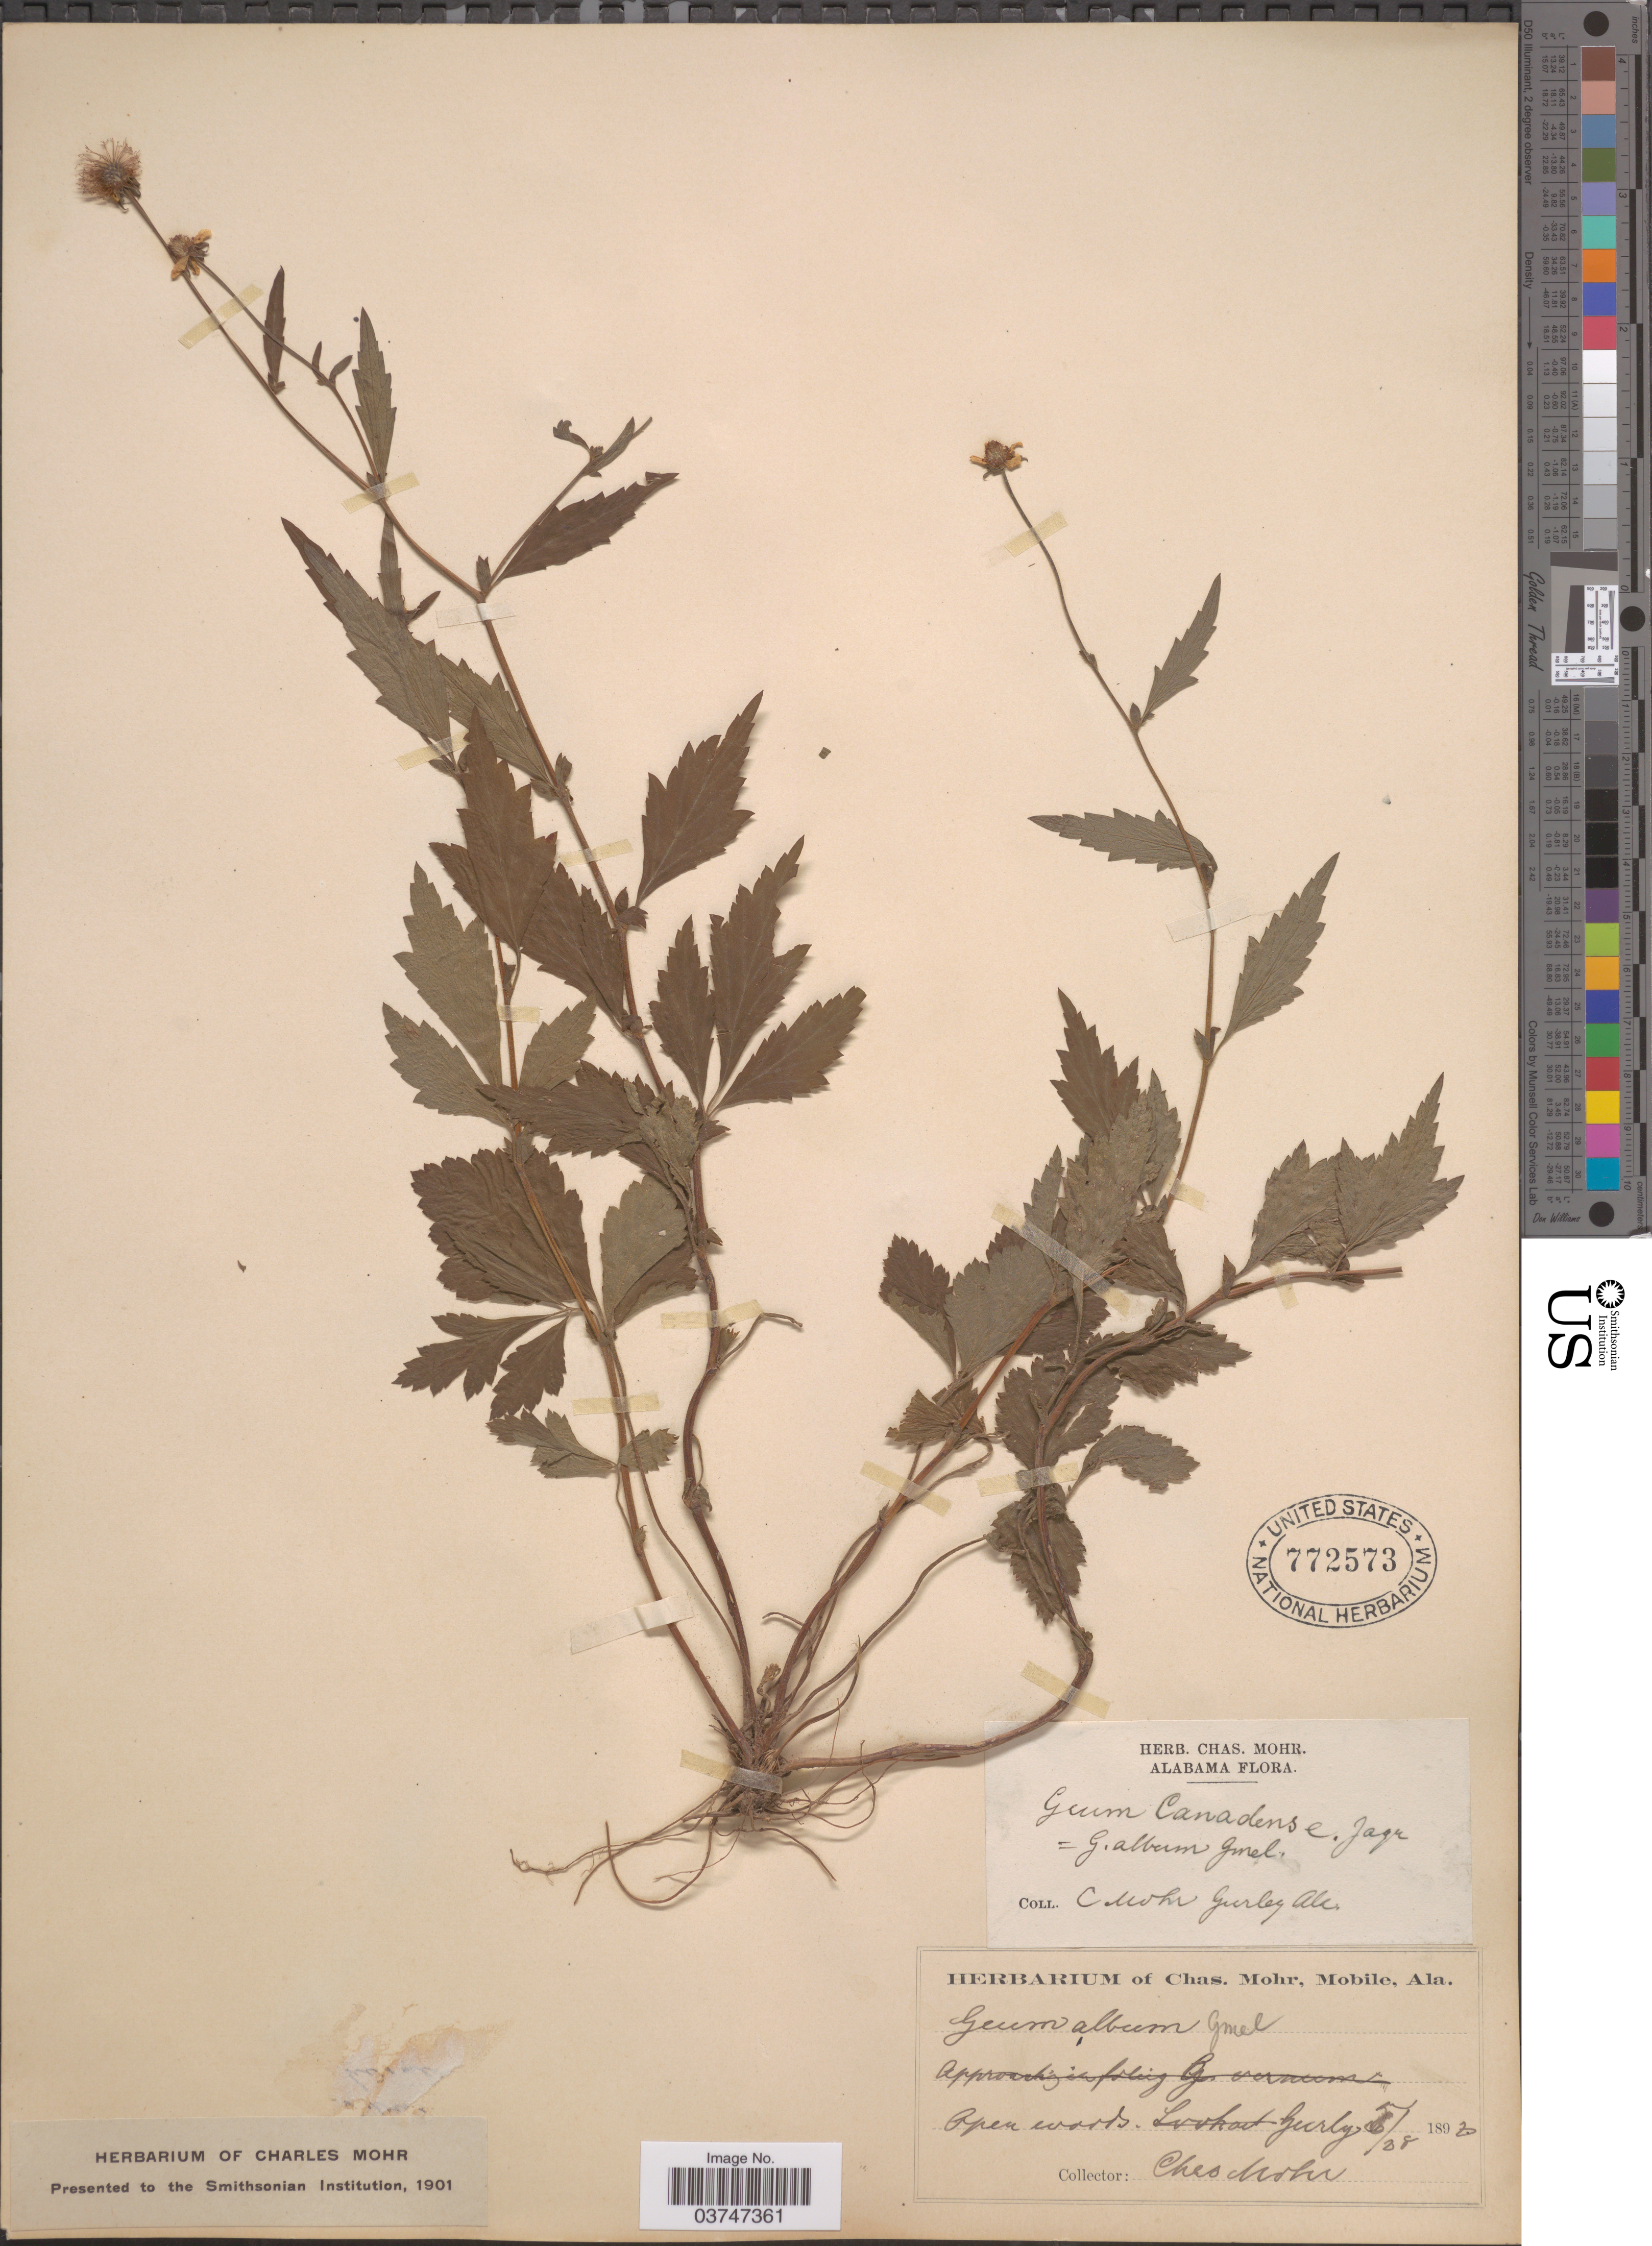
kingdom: Plantae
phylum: Tracheophyta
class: Magnoliopsida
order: Rosales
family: Rosaceae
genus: Geum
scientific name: Geum canadense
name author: Jacq.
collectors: Mohr, C. T. (herbarium)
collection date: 1892-05-28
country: United States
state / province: Alabama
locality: Gurley.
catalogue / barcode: US 772573